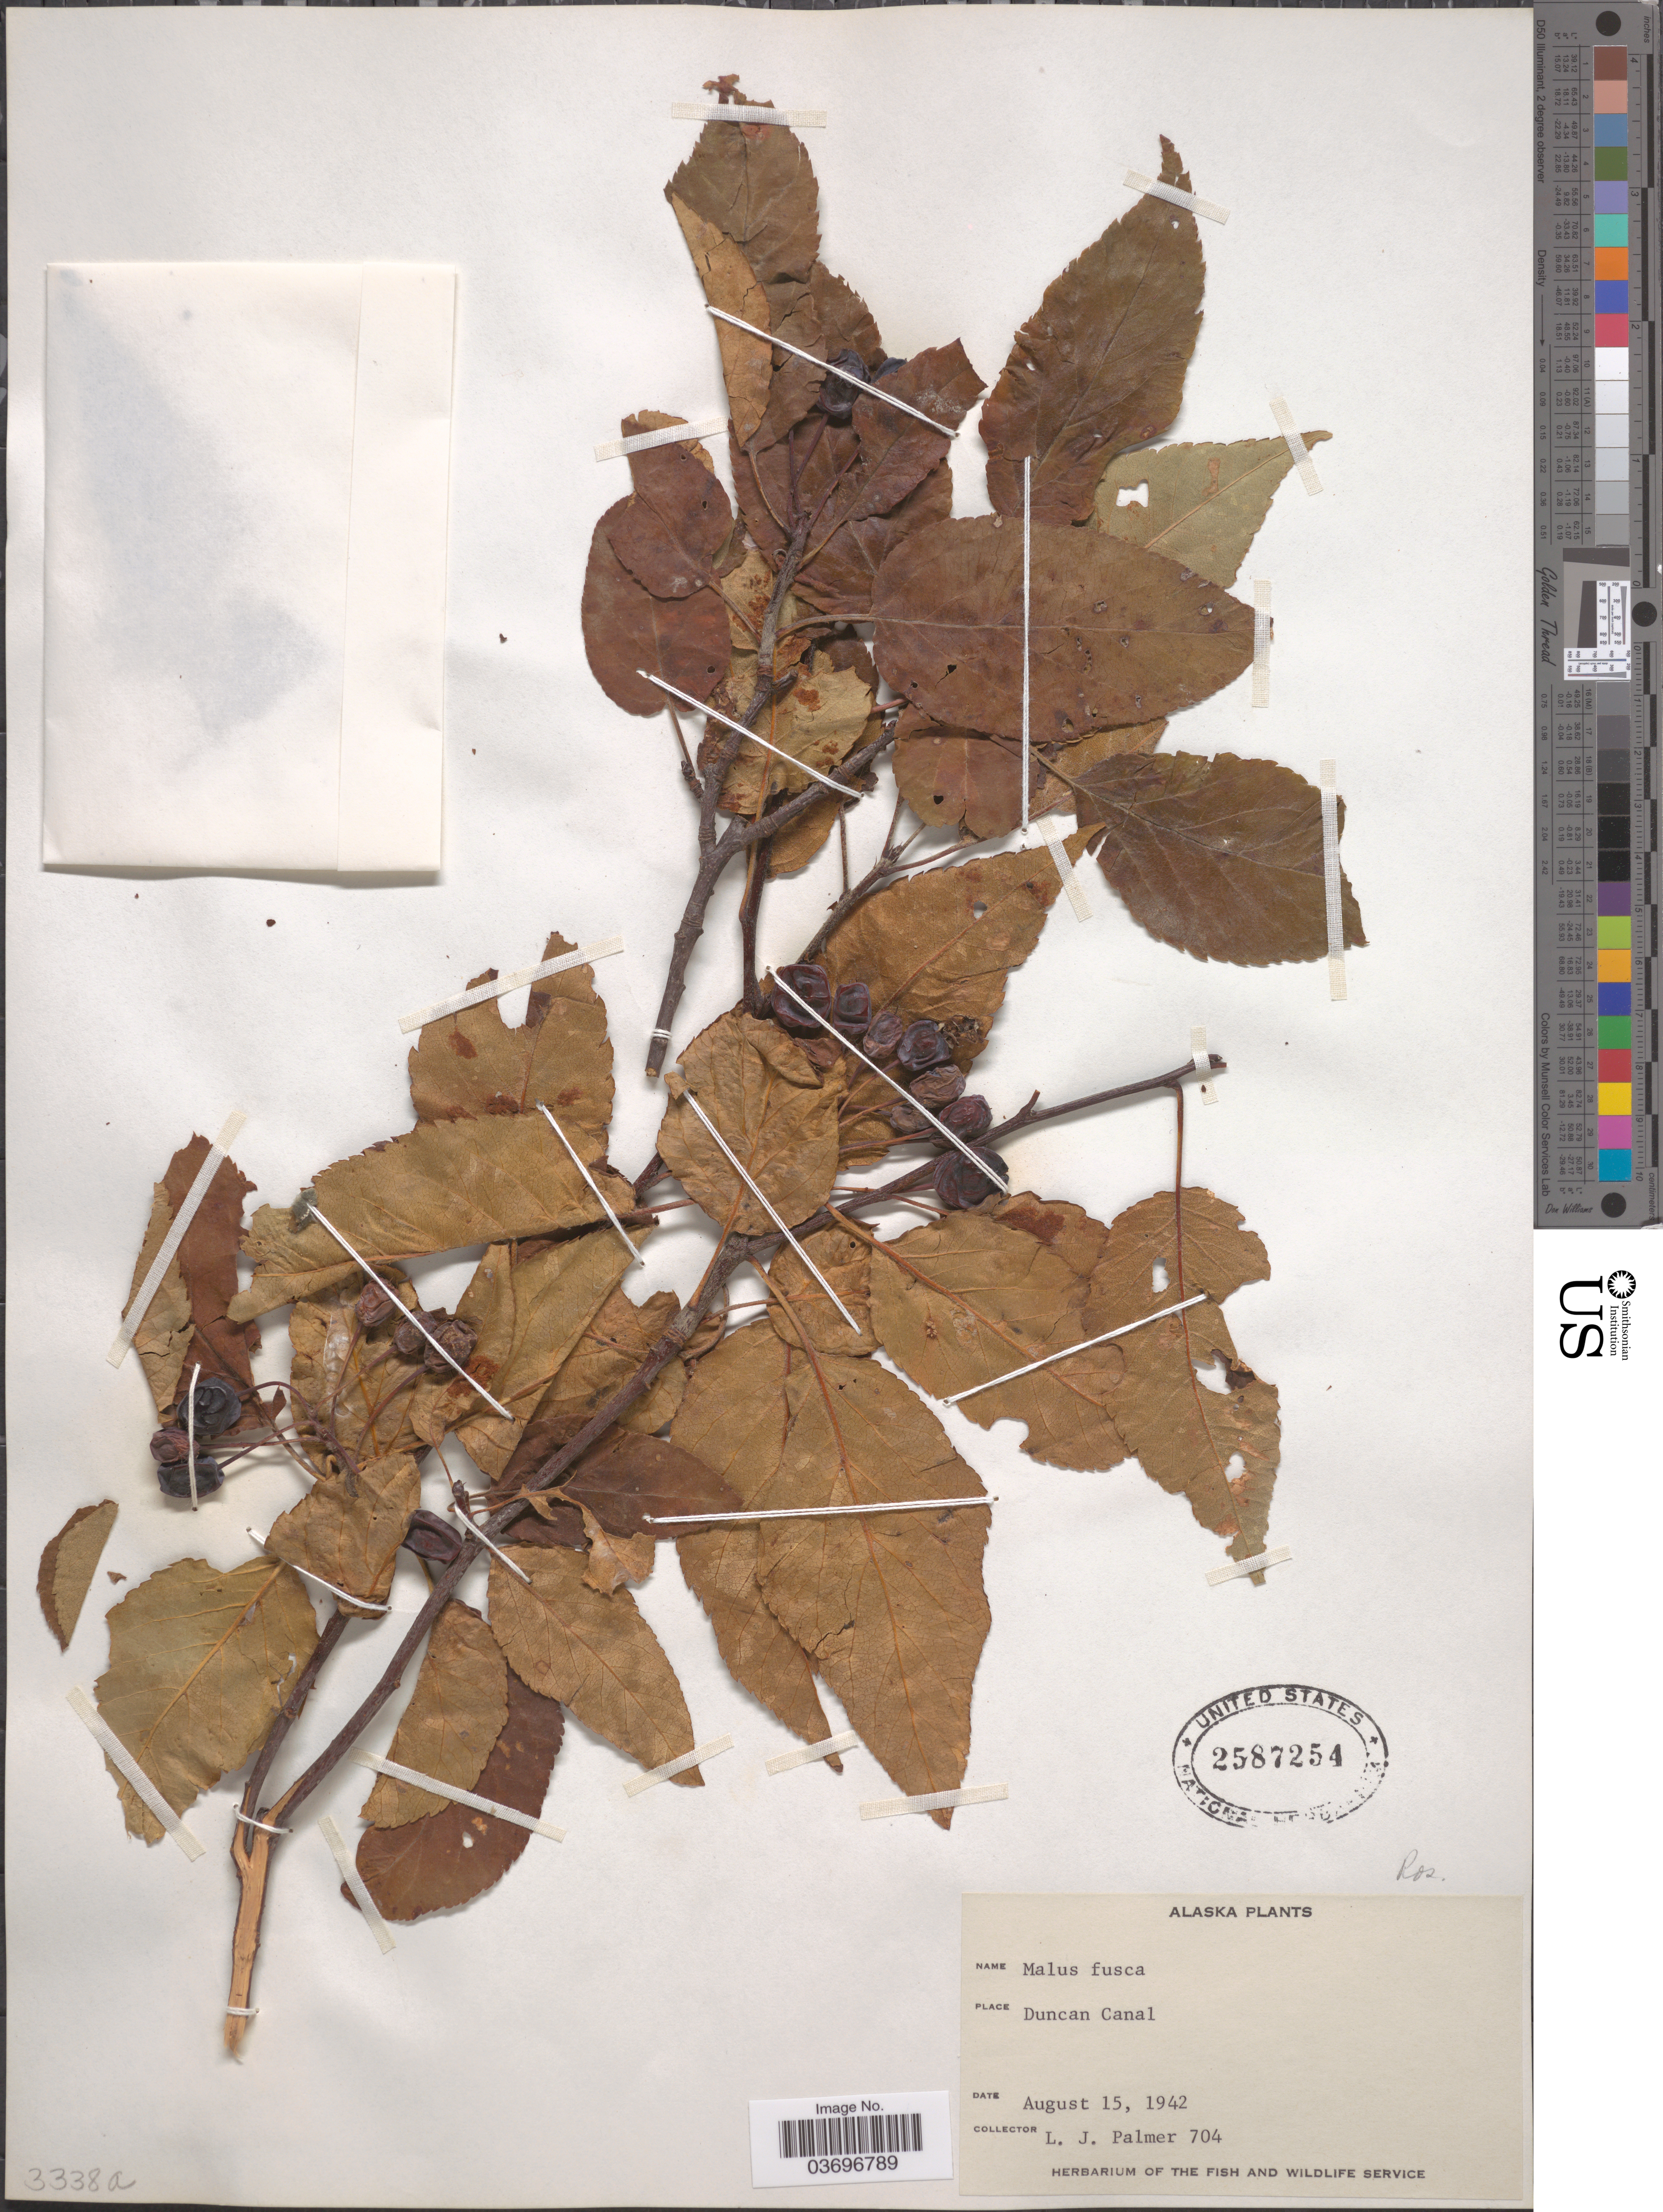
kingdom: Plantae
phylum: Tracheophyta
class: Magnoliopsida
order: Rosales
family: Rosaceae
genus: Malus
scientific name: Malus diversifolia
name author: (Bong.) M. Roem.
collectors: L. J. Palmer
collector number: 704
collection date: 1942-08-15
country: United States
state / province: Alaska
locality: Duncan Canal.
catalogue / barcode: US 2587254